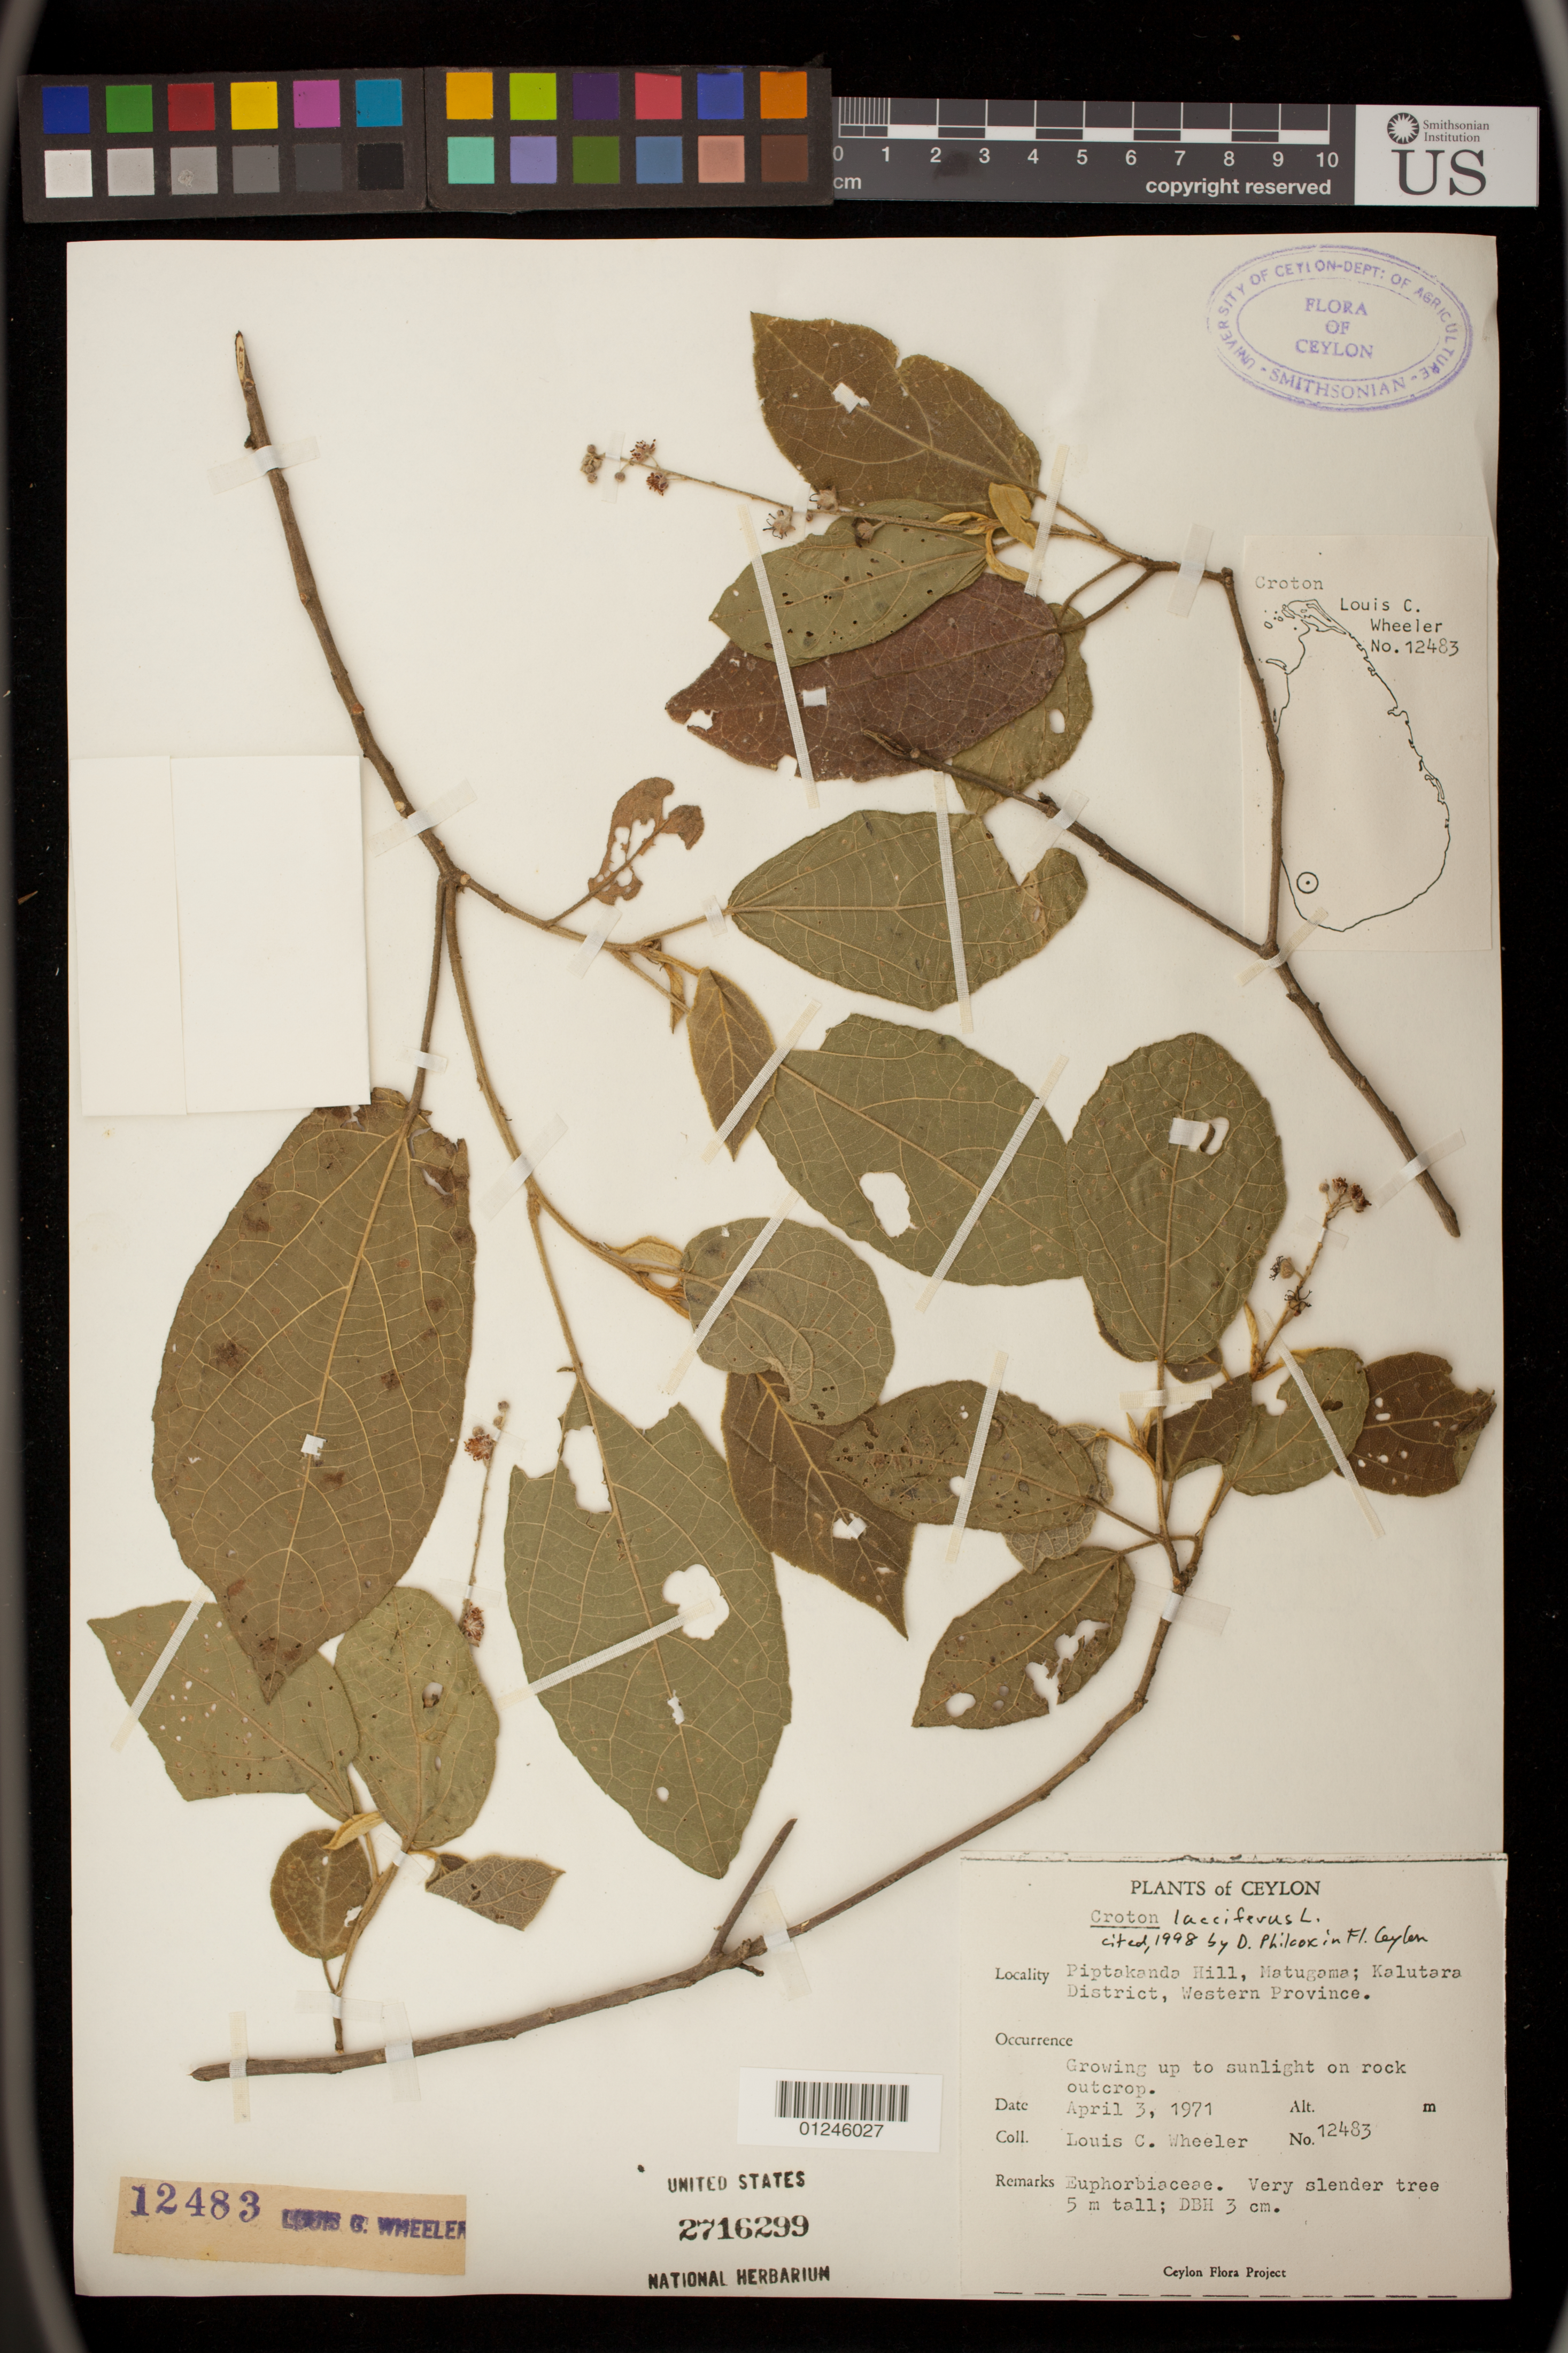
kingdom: Plantae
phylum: Tracheophyta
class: Magnoliopsida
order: Malpighiales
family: Euphorbiaceae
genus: Croton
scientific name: Croton lacciferus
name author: Blanco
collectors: L. C. Wheeler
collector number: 12483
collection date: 1971-04-03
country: Sri Lanka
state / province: Western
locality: Rock outcrop.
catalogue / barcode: US 2716299